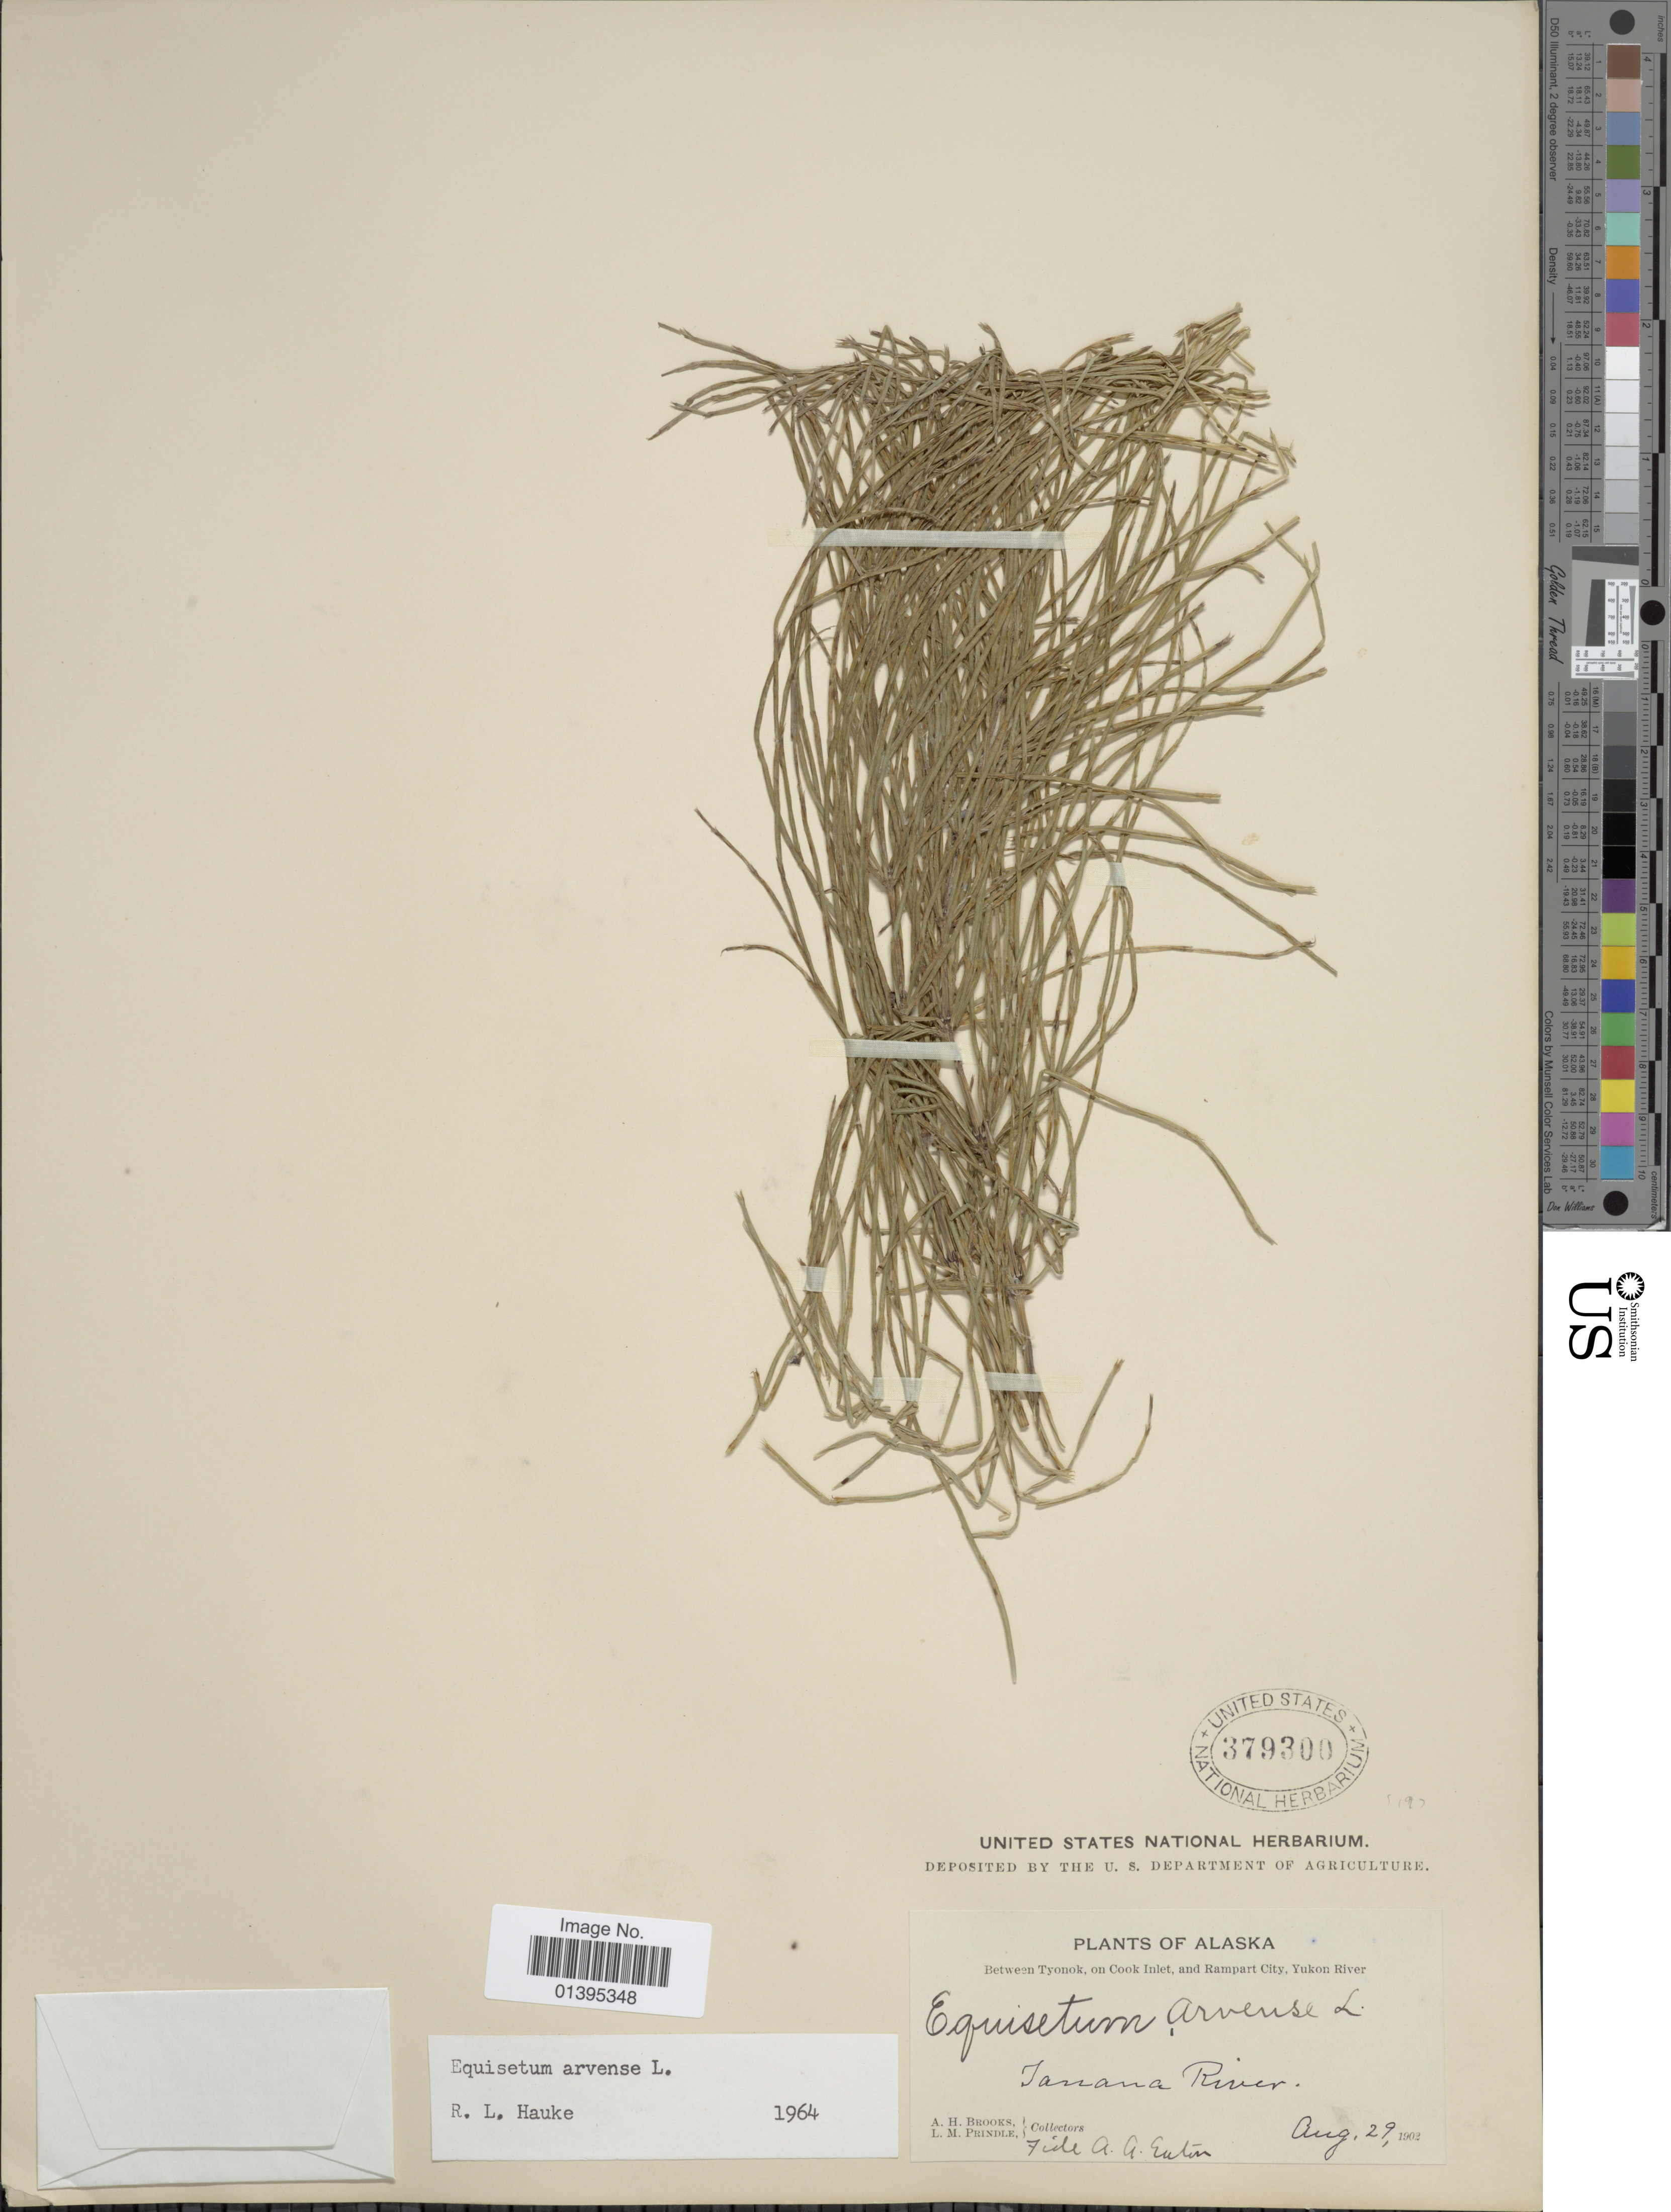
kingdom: Plantae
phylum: Tracheophyta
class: Polypodiopsida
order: Equisetales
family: Equisetaceae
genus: Equisetum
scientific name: Equisetum arvense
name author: L.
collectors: A. Brooks & L. Prindle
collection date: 1902-08-29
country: United States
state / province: Alaska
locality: Between Tyonok, on Cook Inlet, and Rampart City, Yukon River, Tanana River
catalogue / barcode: US 379300